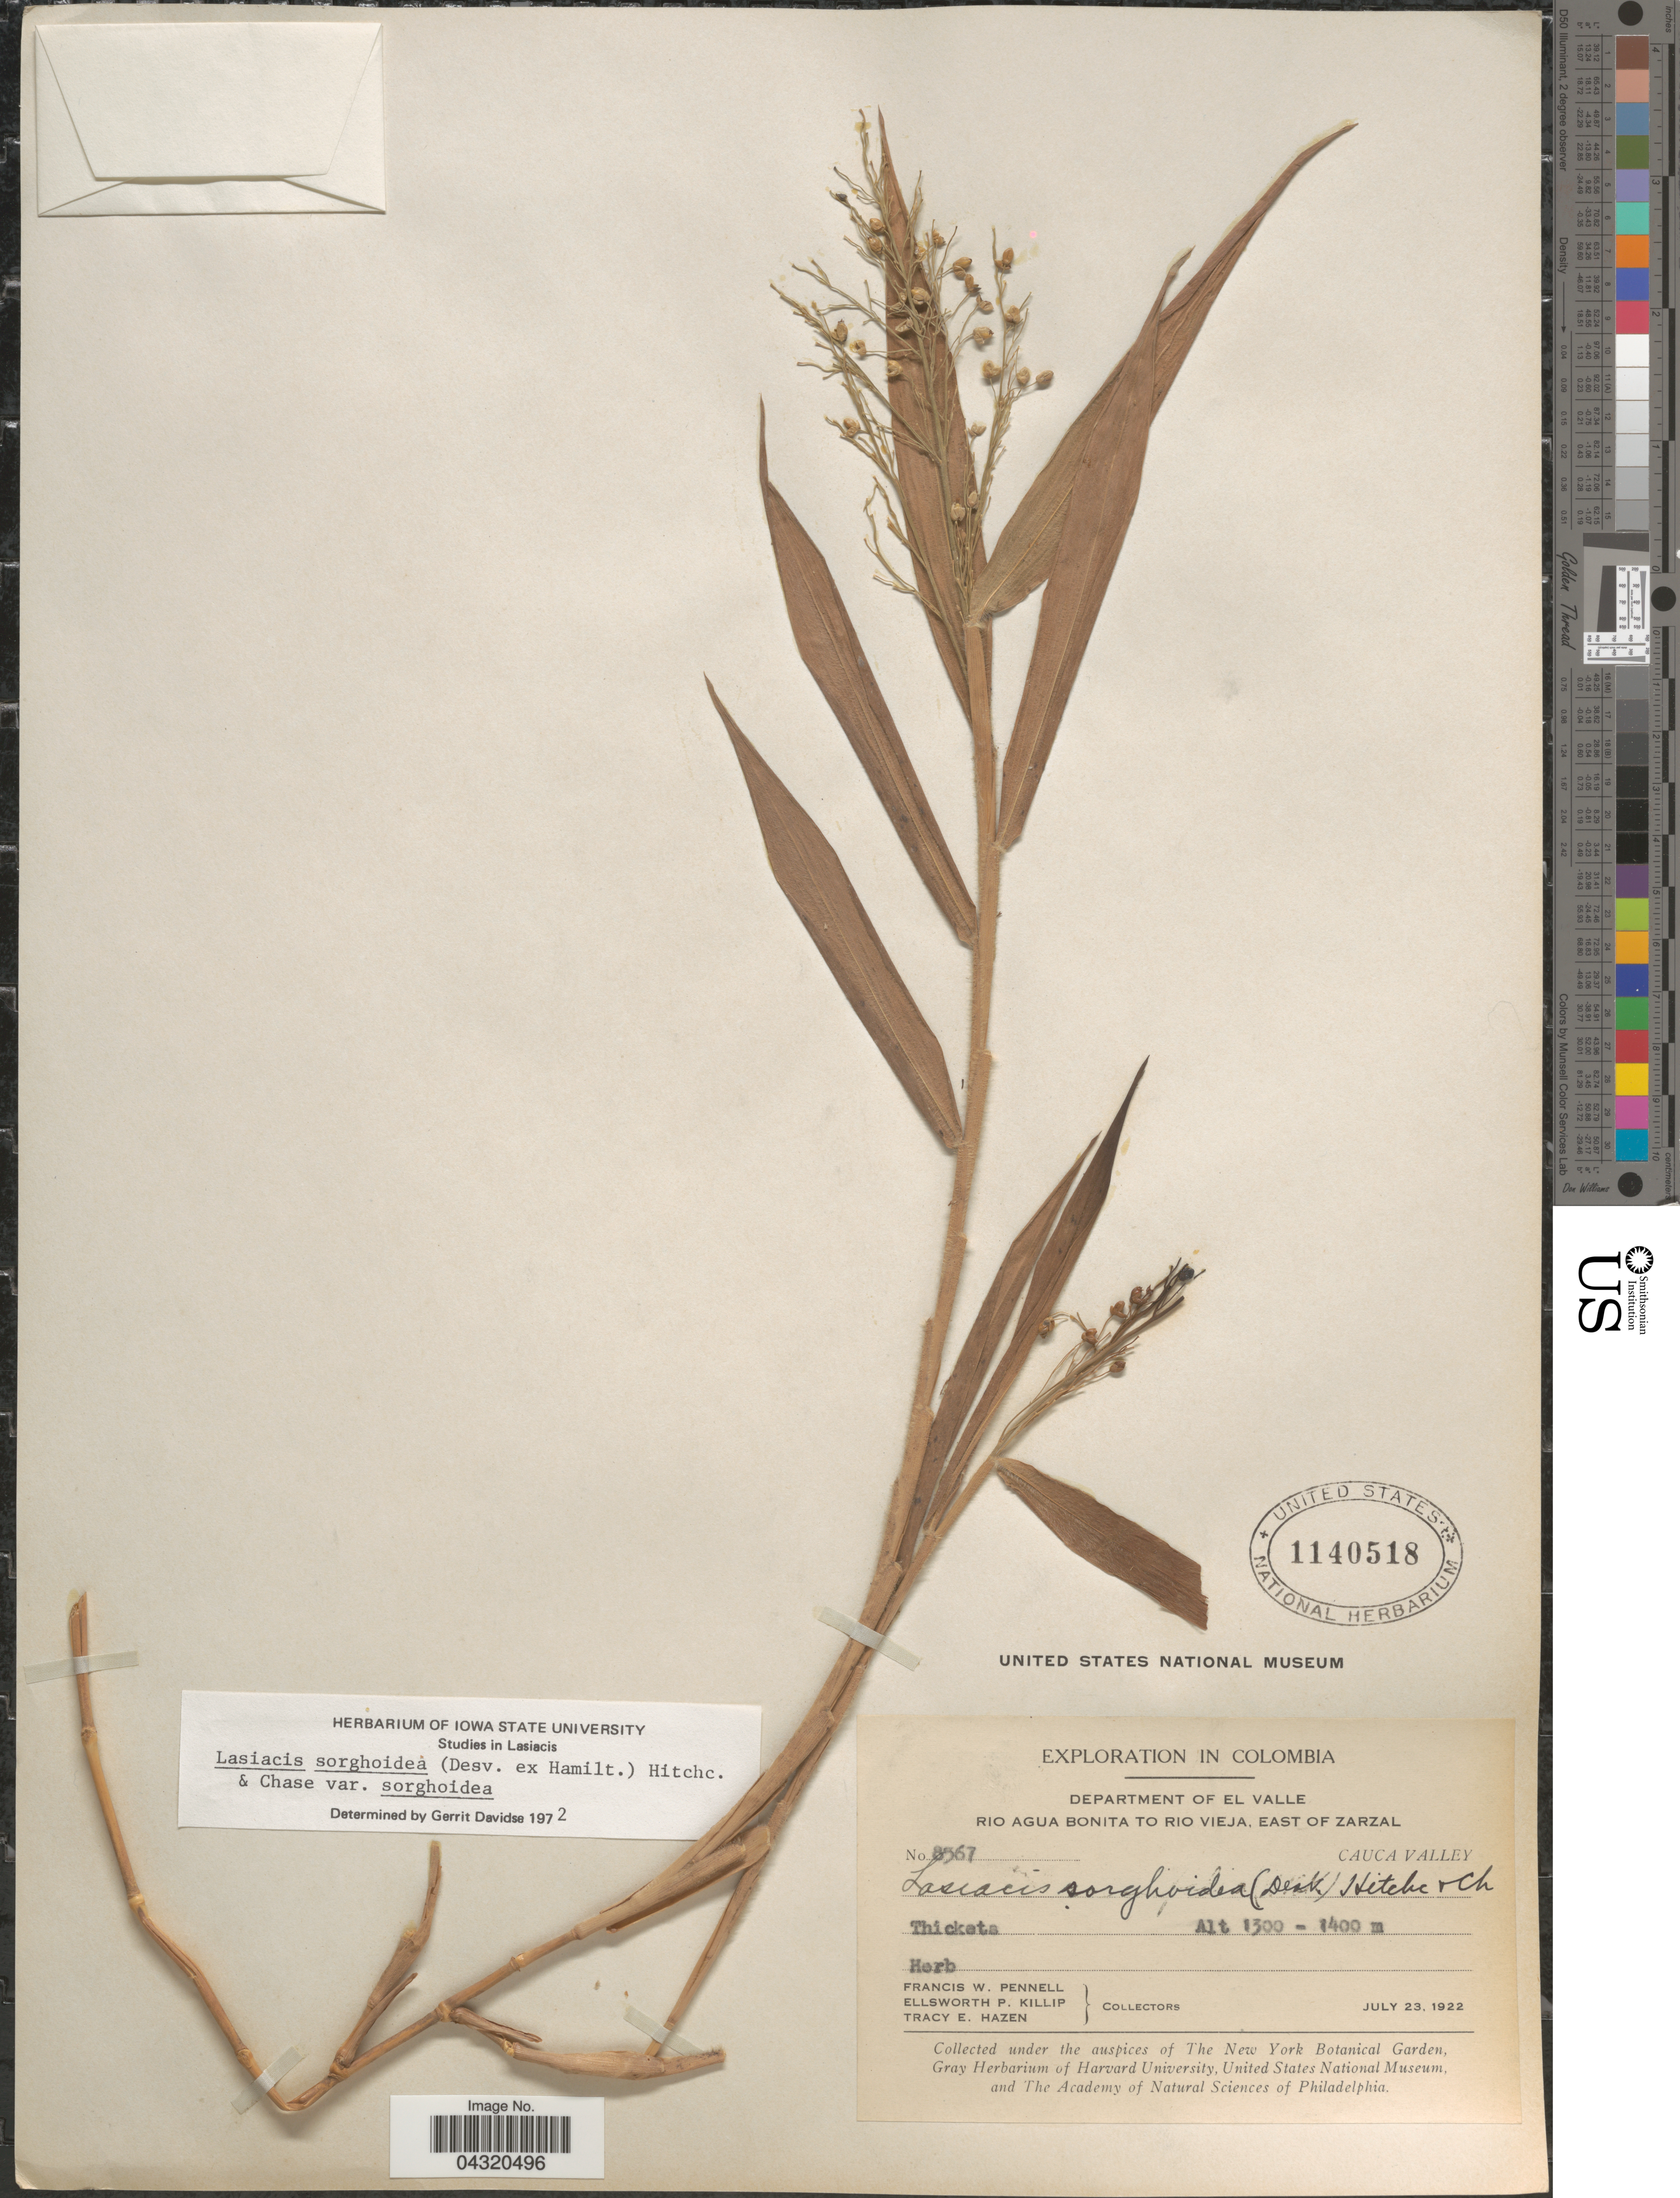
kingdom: Plantae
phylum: Tracheophyta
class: Liliopsida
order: Poales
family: Poaceae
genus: Lasiacis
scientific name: Lasiacis sorghoidea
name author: (Desv. ex Ham.) Hitchc. & Chase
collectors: F. W. Pennell, E. P. Killip & T. E. Hazen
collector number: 8567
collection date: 1922-07-23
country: Colombia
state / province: Valle del Cauca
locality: Exploration in Colombia. Department of El Valle. Rio Agua Bonita to Rio Vieja, East of Zarzal. Cauca Valley.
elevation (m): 1300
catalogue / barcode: US 140518